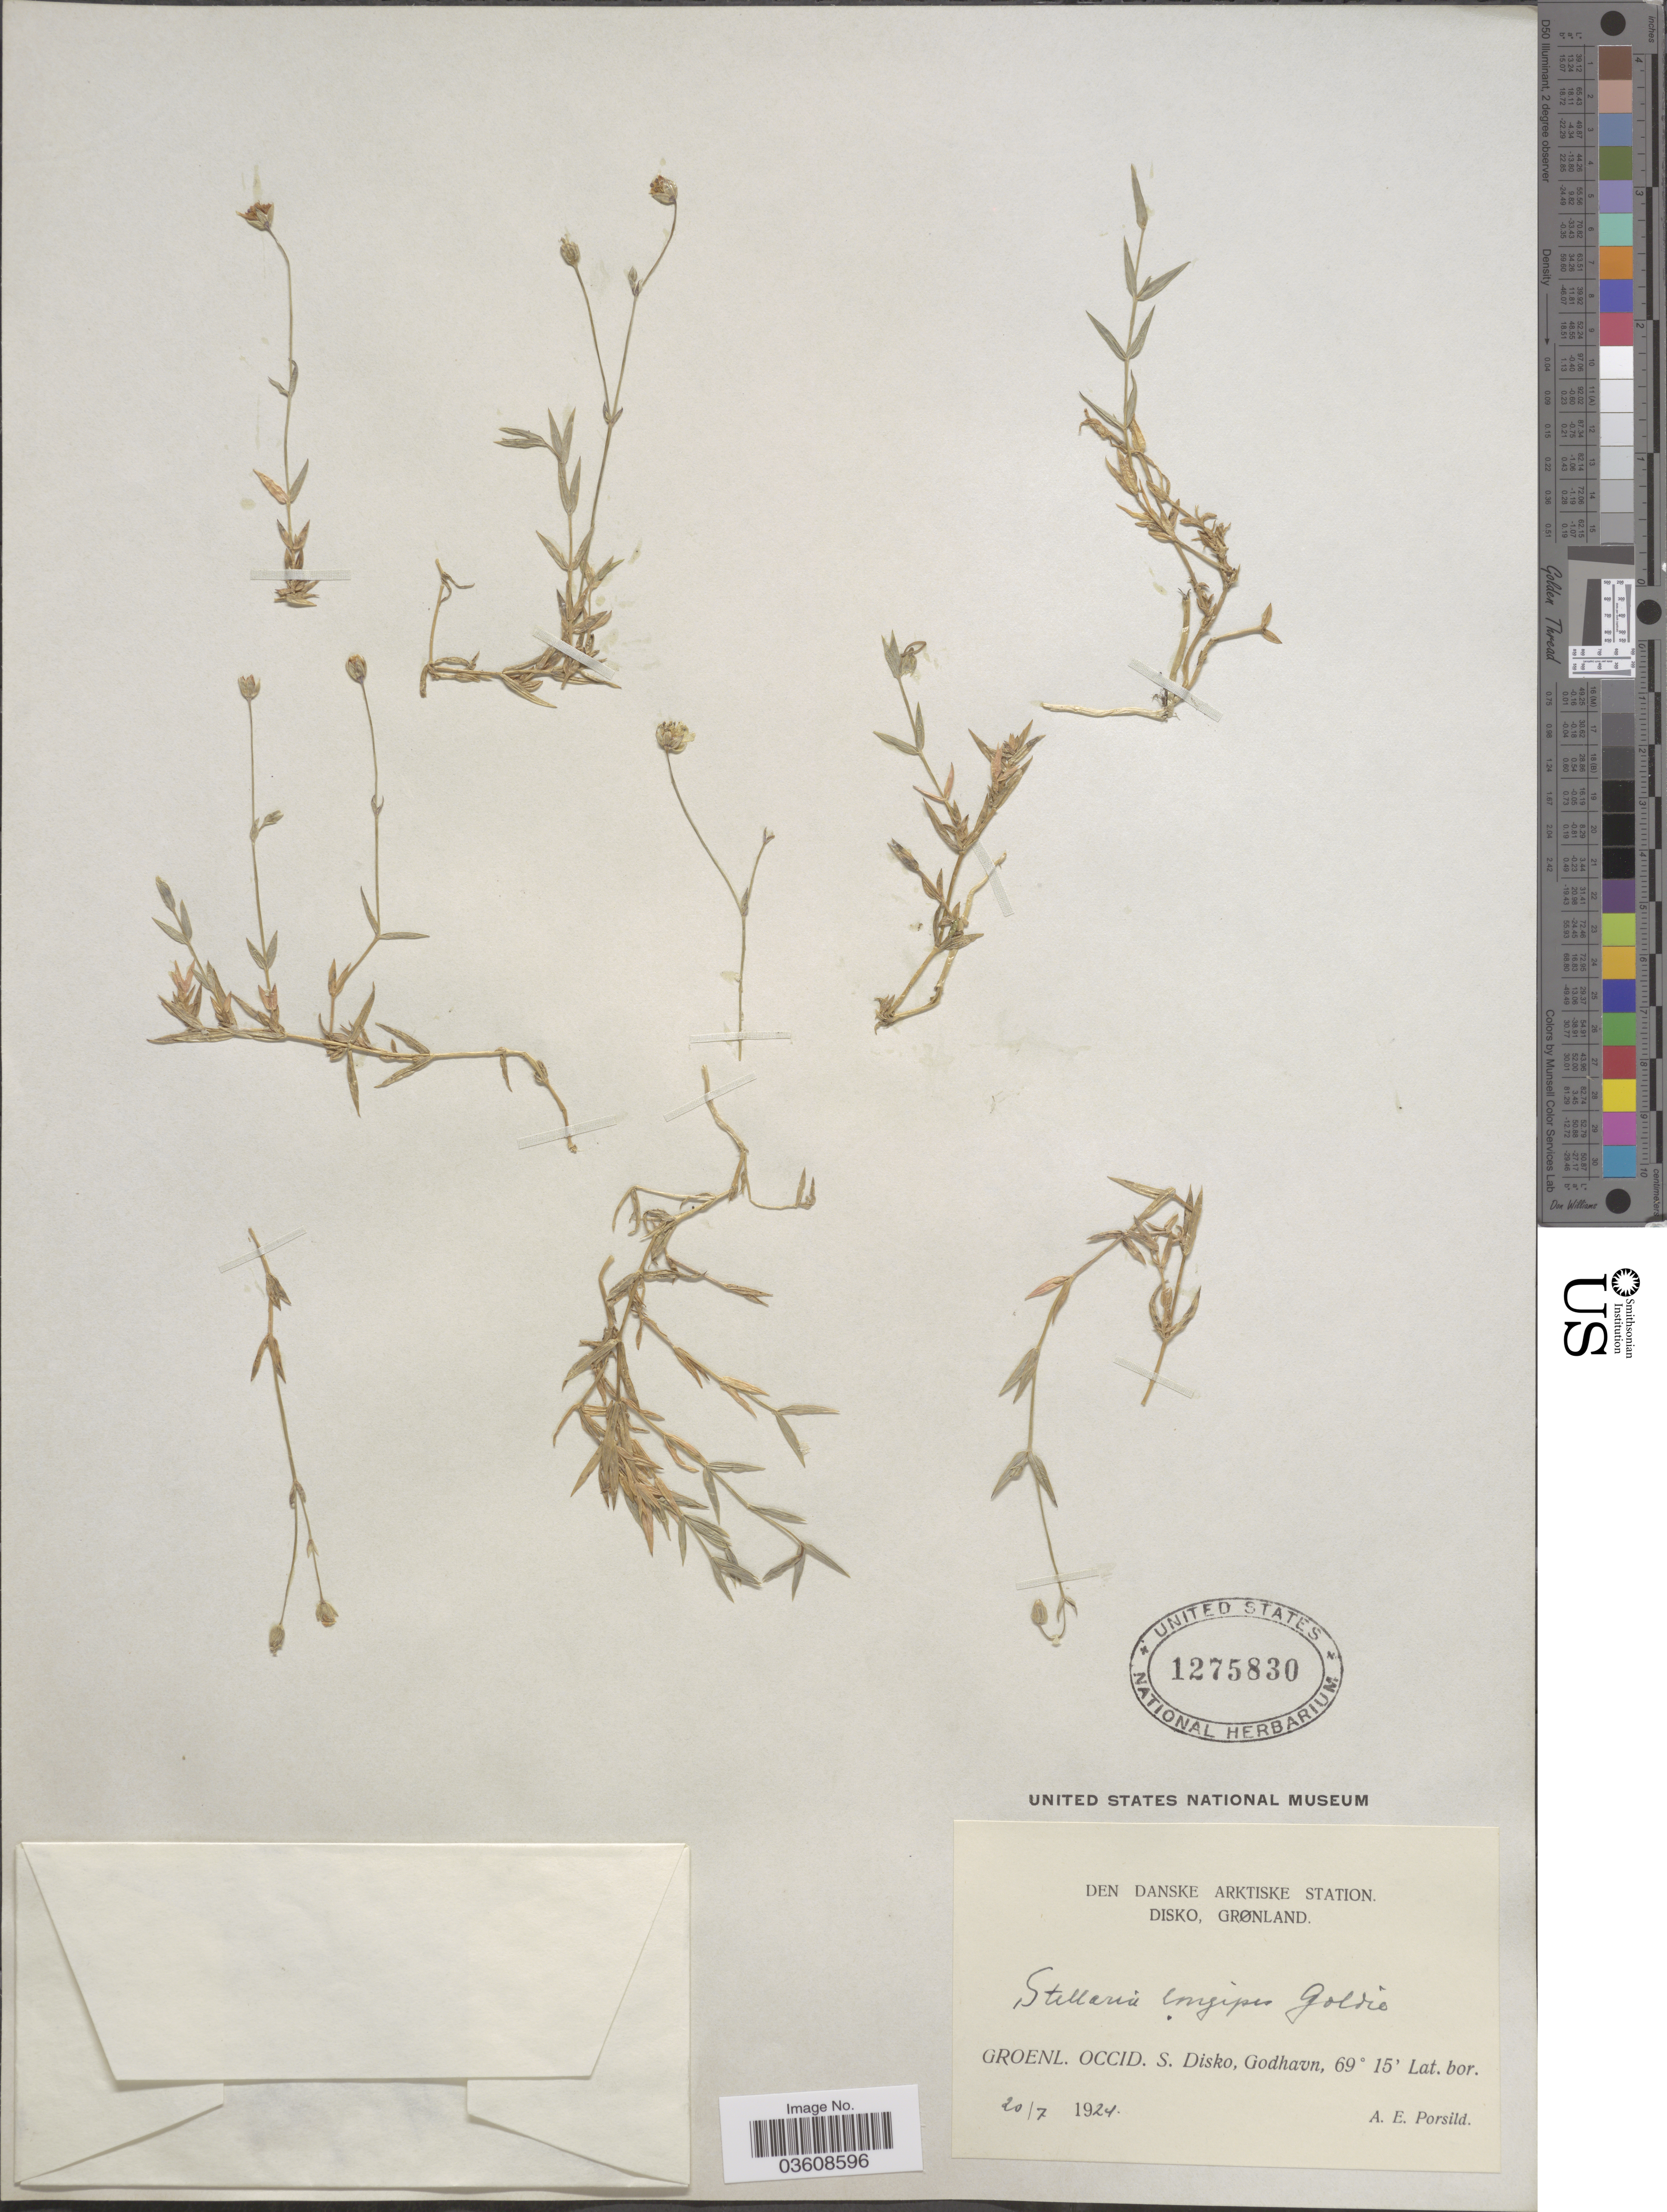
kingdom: Plantae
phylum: Tracheophyta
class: Magnoliopsida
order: Caryophyllales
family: Caryophyllaceae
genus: Stellaria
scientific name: Stellaria longipes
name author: Goldie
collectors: A. E. Porsild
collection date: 1924-07-20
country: Greenland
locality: Den Danske Arktiske Station. Disko. Groenl. Occid. S. Disko, Godhavn.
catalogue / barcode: US 1275830